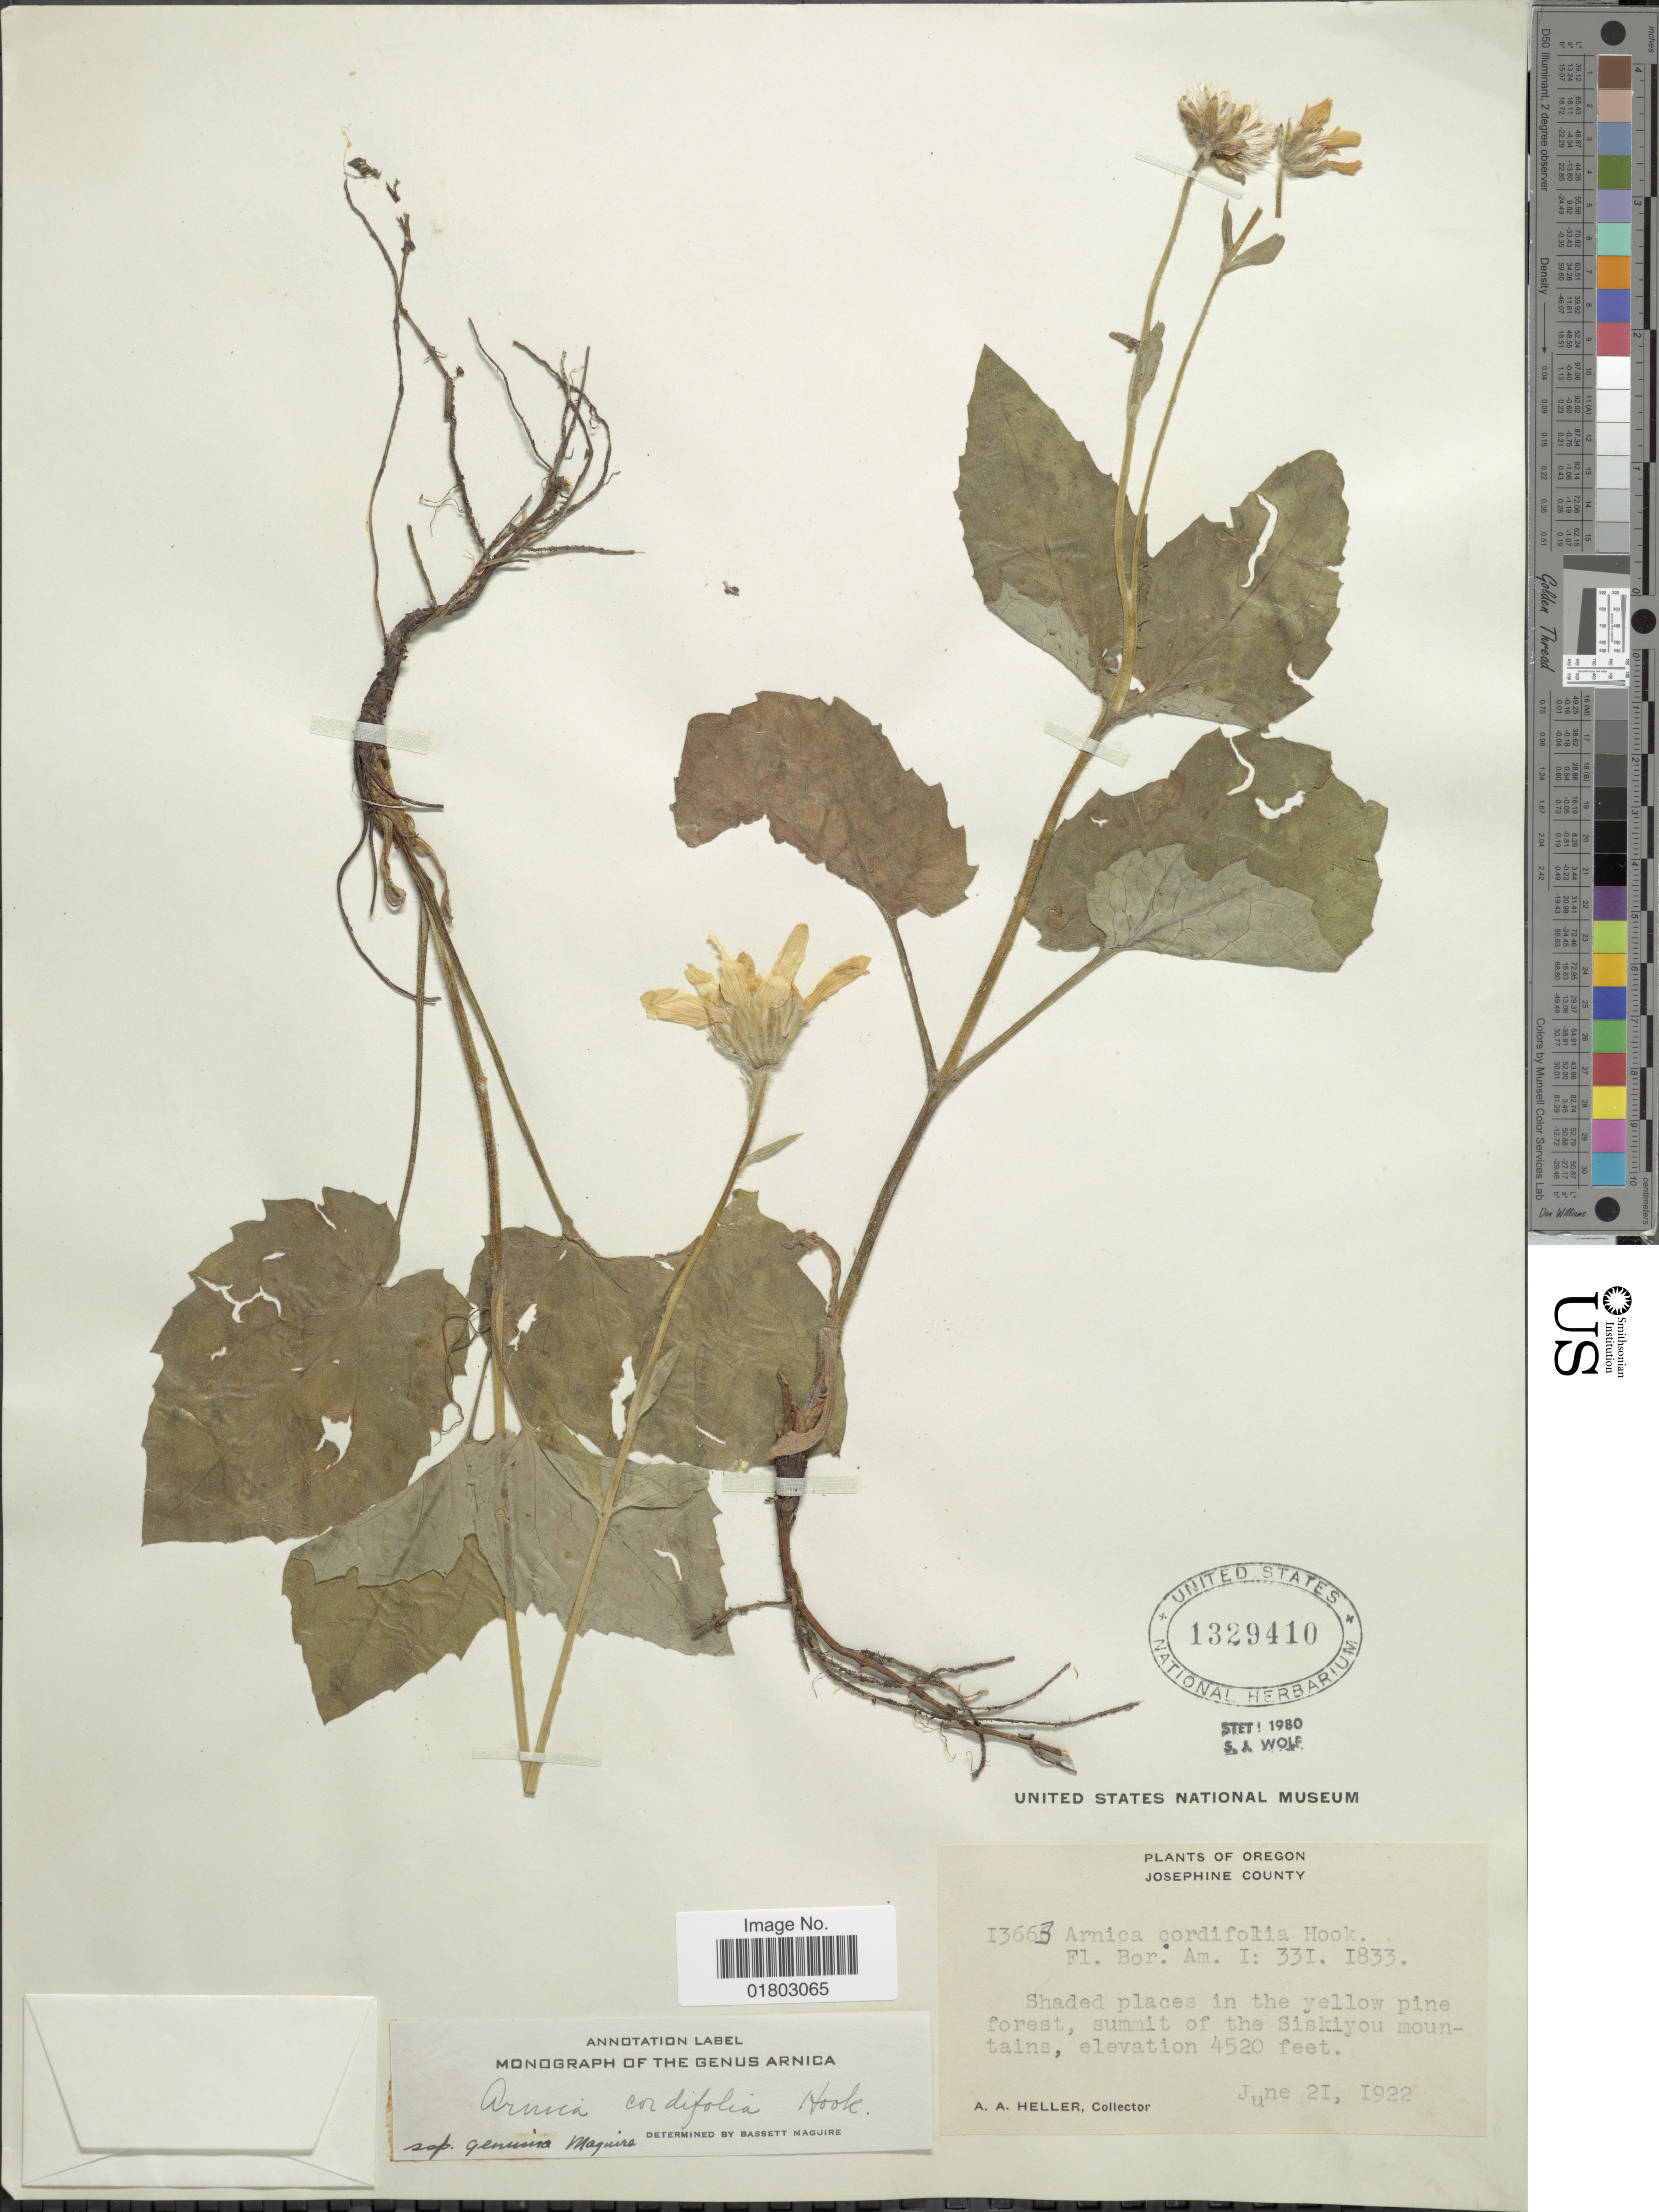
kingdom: Plantae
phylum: Tracheophyta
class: Magnoliopsida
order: Asterales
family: Asteraceae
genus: Arnica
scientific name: Arnica cordifolia subsp. genuina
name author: Maguire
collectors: A. A. Heller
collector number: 13663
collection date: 1922-06-21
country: United States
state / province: Oregon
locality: Josephine County, shaded places in the yellow pine forest, summit of the Siskiyou mountains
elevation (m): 1378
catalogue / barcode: US 1329410